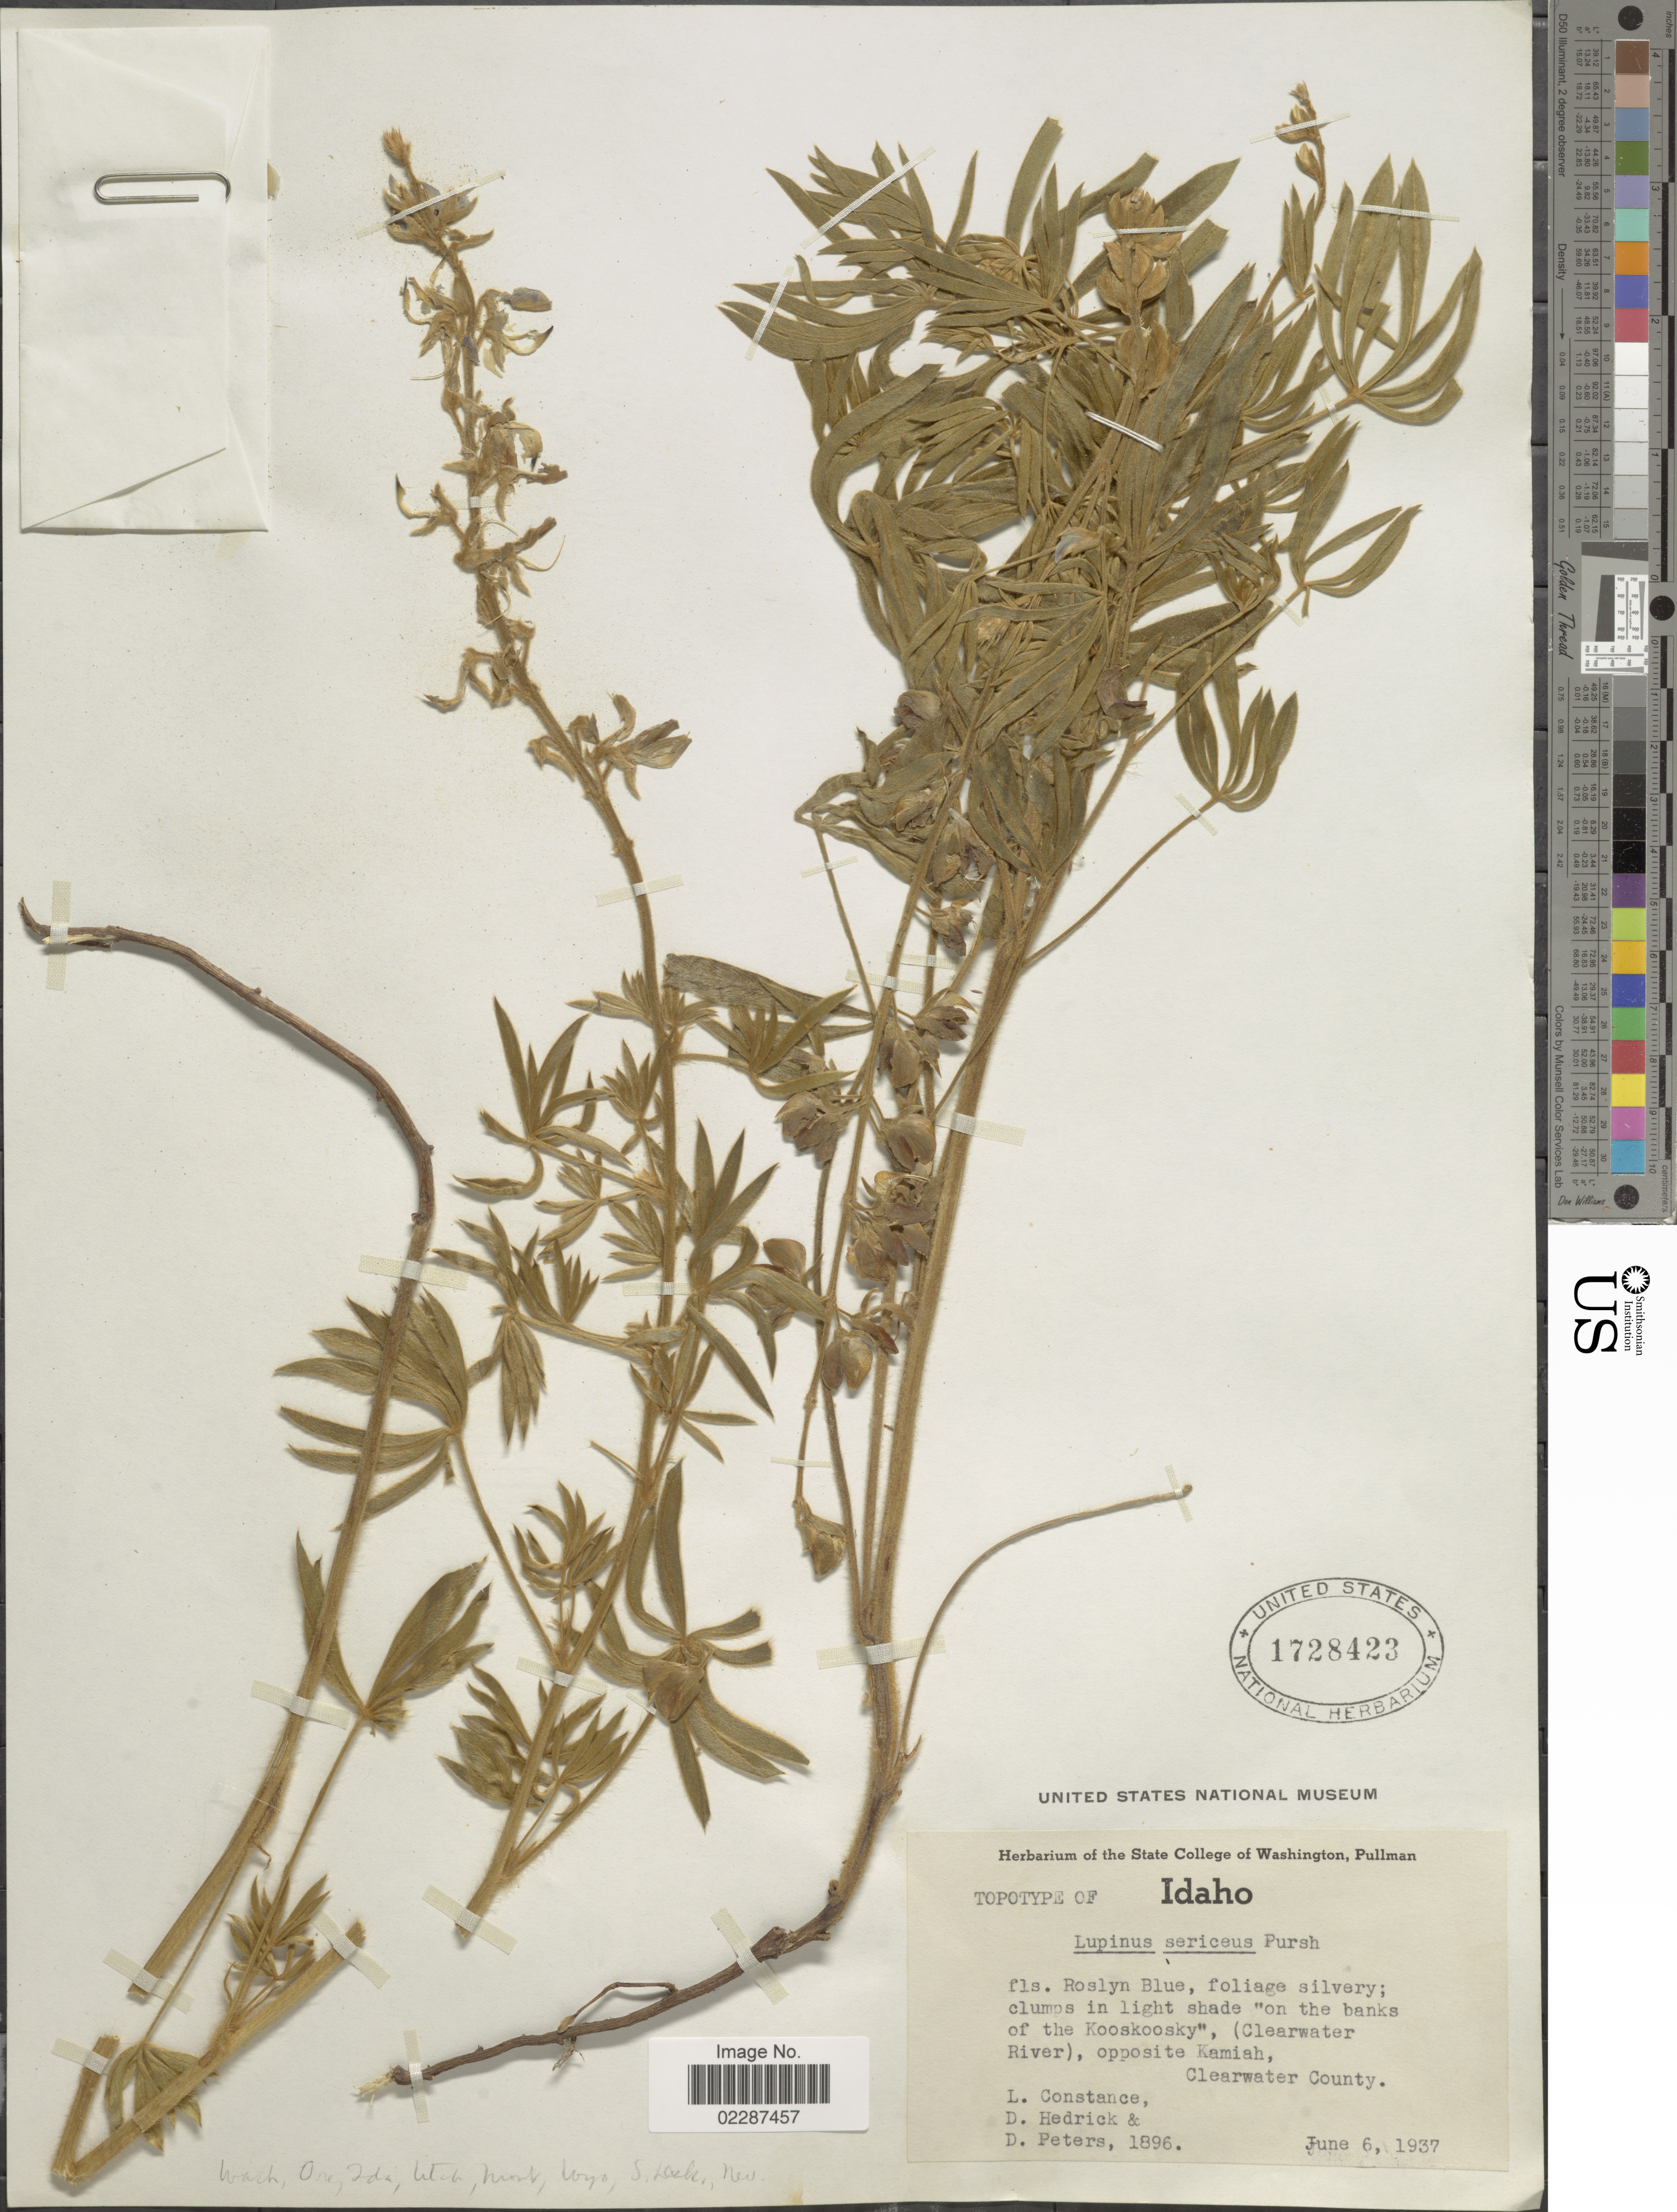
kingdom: Plantae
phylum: Tracheophyta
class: Magnoliopsida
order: Fabales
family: Fabaceae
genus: Lupinus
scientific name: Lupinus sericeus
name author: Pursh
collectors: L. Constance, D. Hedrick & D. Peters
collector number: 1896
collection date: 1937-06-06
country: United States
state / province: Idaho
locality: On the banks of the Kooskoosky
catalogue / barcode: US 1728423